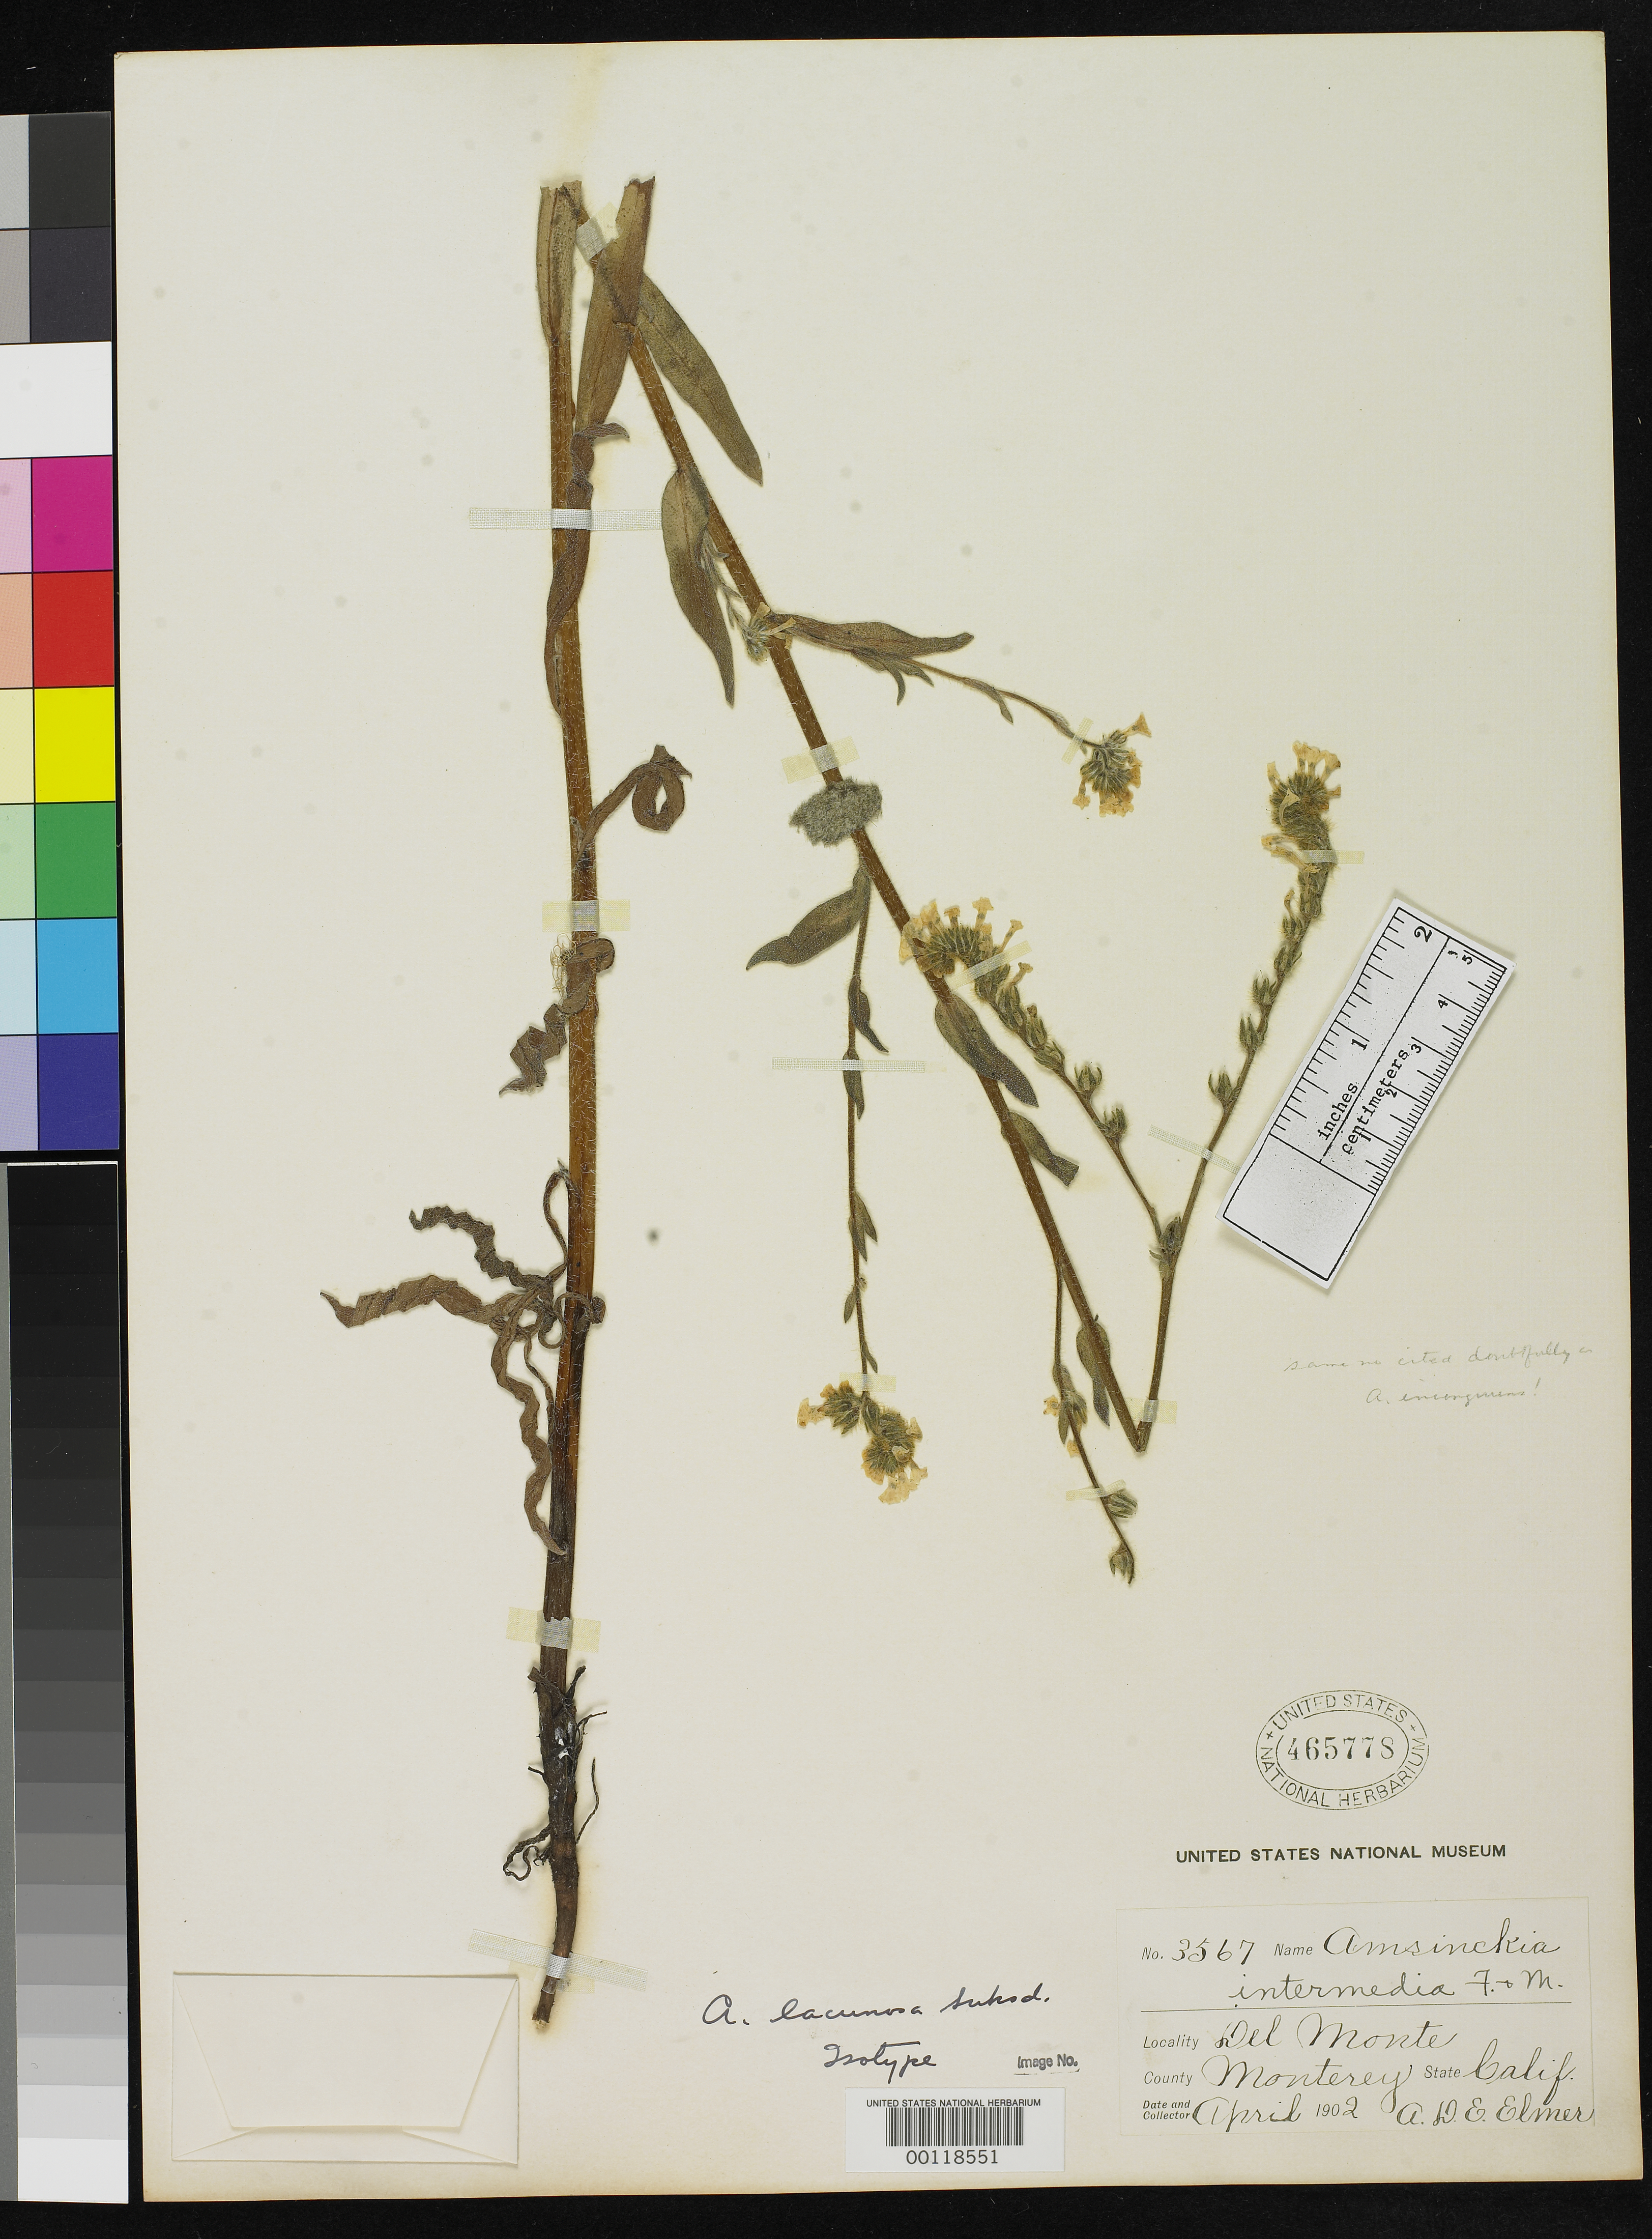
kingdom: Plantae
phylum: Tracheophyta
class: Magnoliopsida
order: Boraginales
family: Boraginaceae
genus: Amsinckia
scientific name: Amsinckia lacunosa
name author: Suksd.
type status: Isotype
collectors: A. D. E. Elmer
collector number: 3567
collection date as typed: Apr 1902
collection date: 1902-04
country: United States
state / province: California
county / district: Monterey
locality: Del Monte.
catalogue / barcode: US 465778